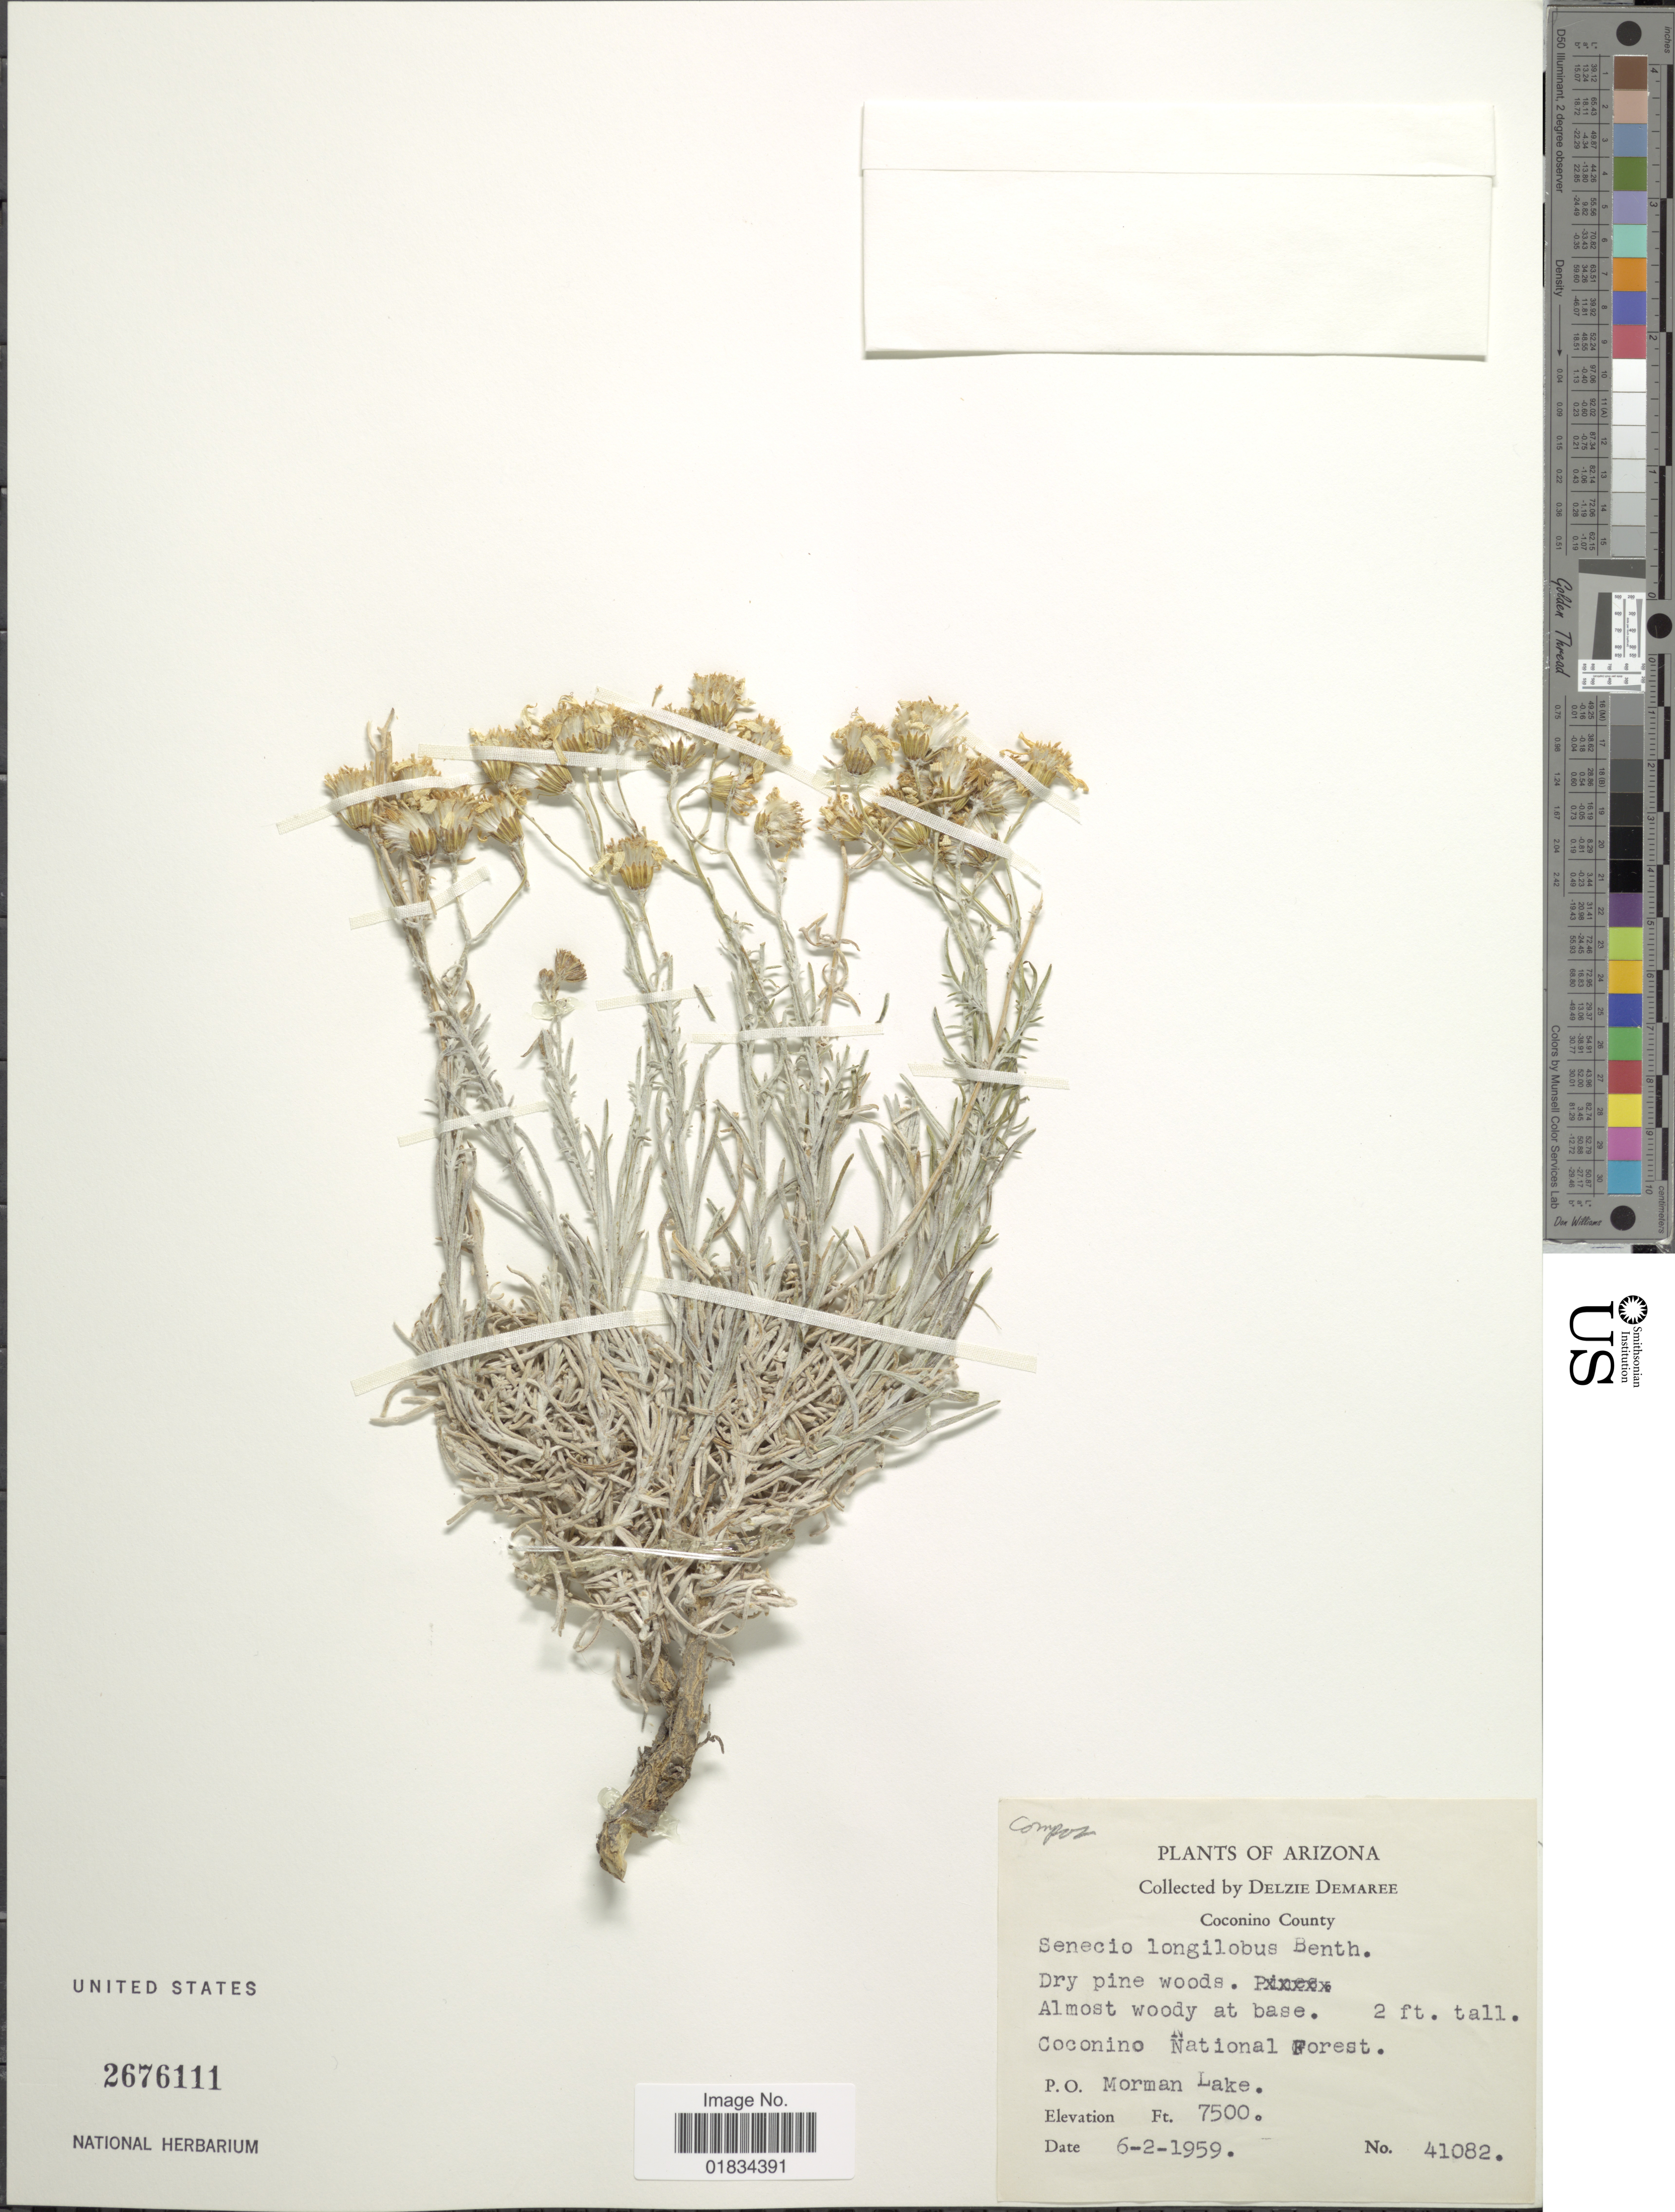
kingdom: Plantae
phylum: Tracheophyta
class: Magnoliopsida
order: Asterales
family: Asteraceae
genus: Senecio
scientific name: Senecio flaccidus var. flaccidus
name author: Less.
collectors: D. Demaree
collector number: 41082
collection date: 1959-06-02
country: United States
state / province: Arizona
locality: Coconino County. Coconino National Forest. P. O. Morman Lake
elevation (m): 2286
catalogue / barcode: US 2676111